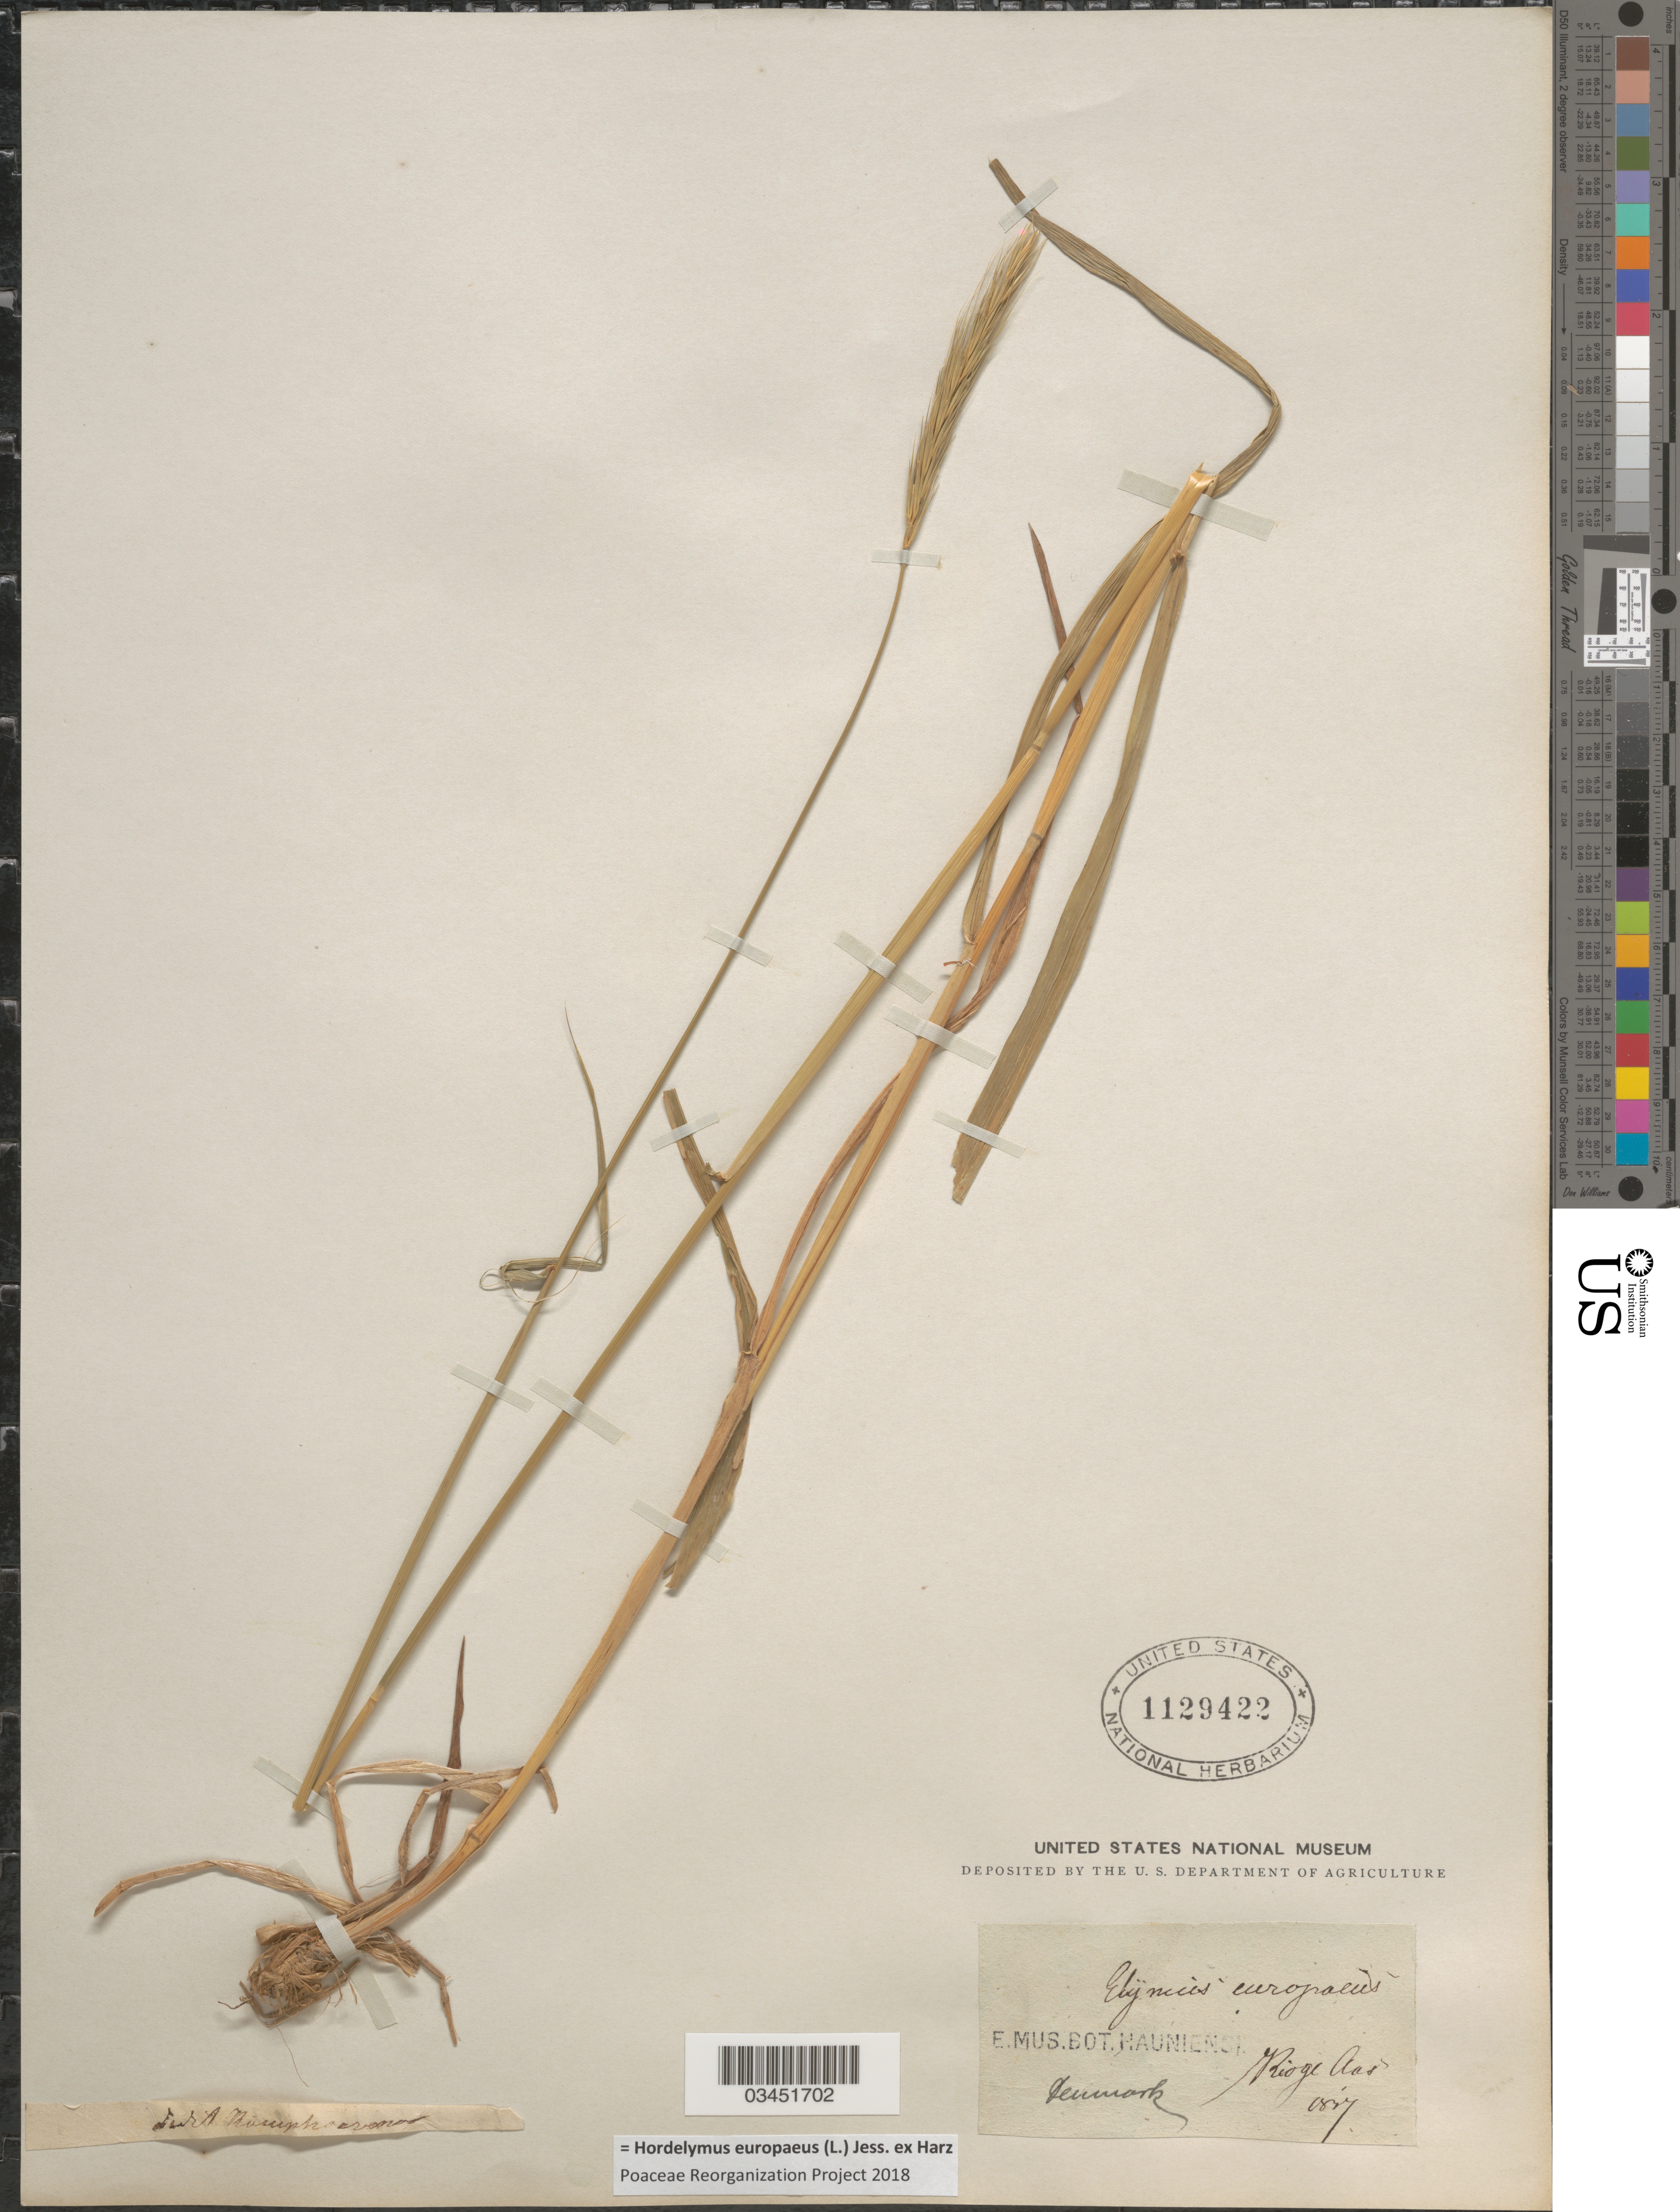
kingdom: Plantae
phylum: Tracheophyta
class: Liliopsida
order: Poales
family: Poaceae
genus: Hordelymus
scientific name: Hordelymus europaeus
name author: (L.) Jess. ex Harz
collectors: ex Mus. Bot. Hauniense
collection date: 1837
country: Denmark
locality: Rioge Aas.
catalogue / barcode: US 1129422